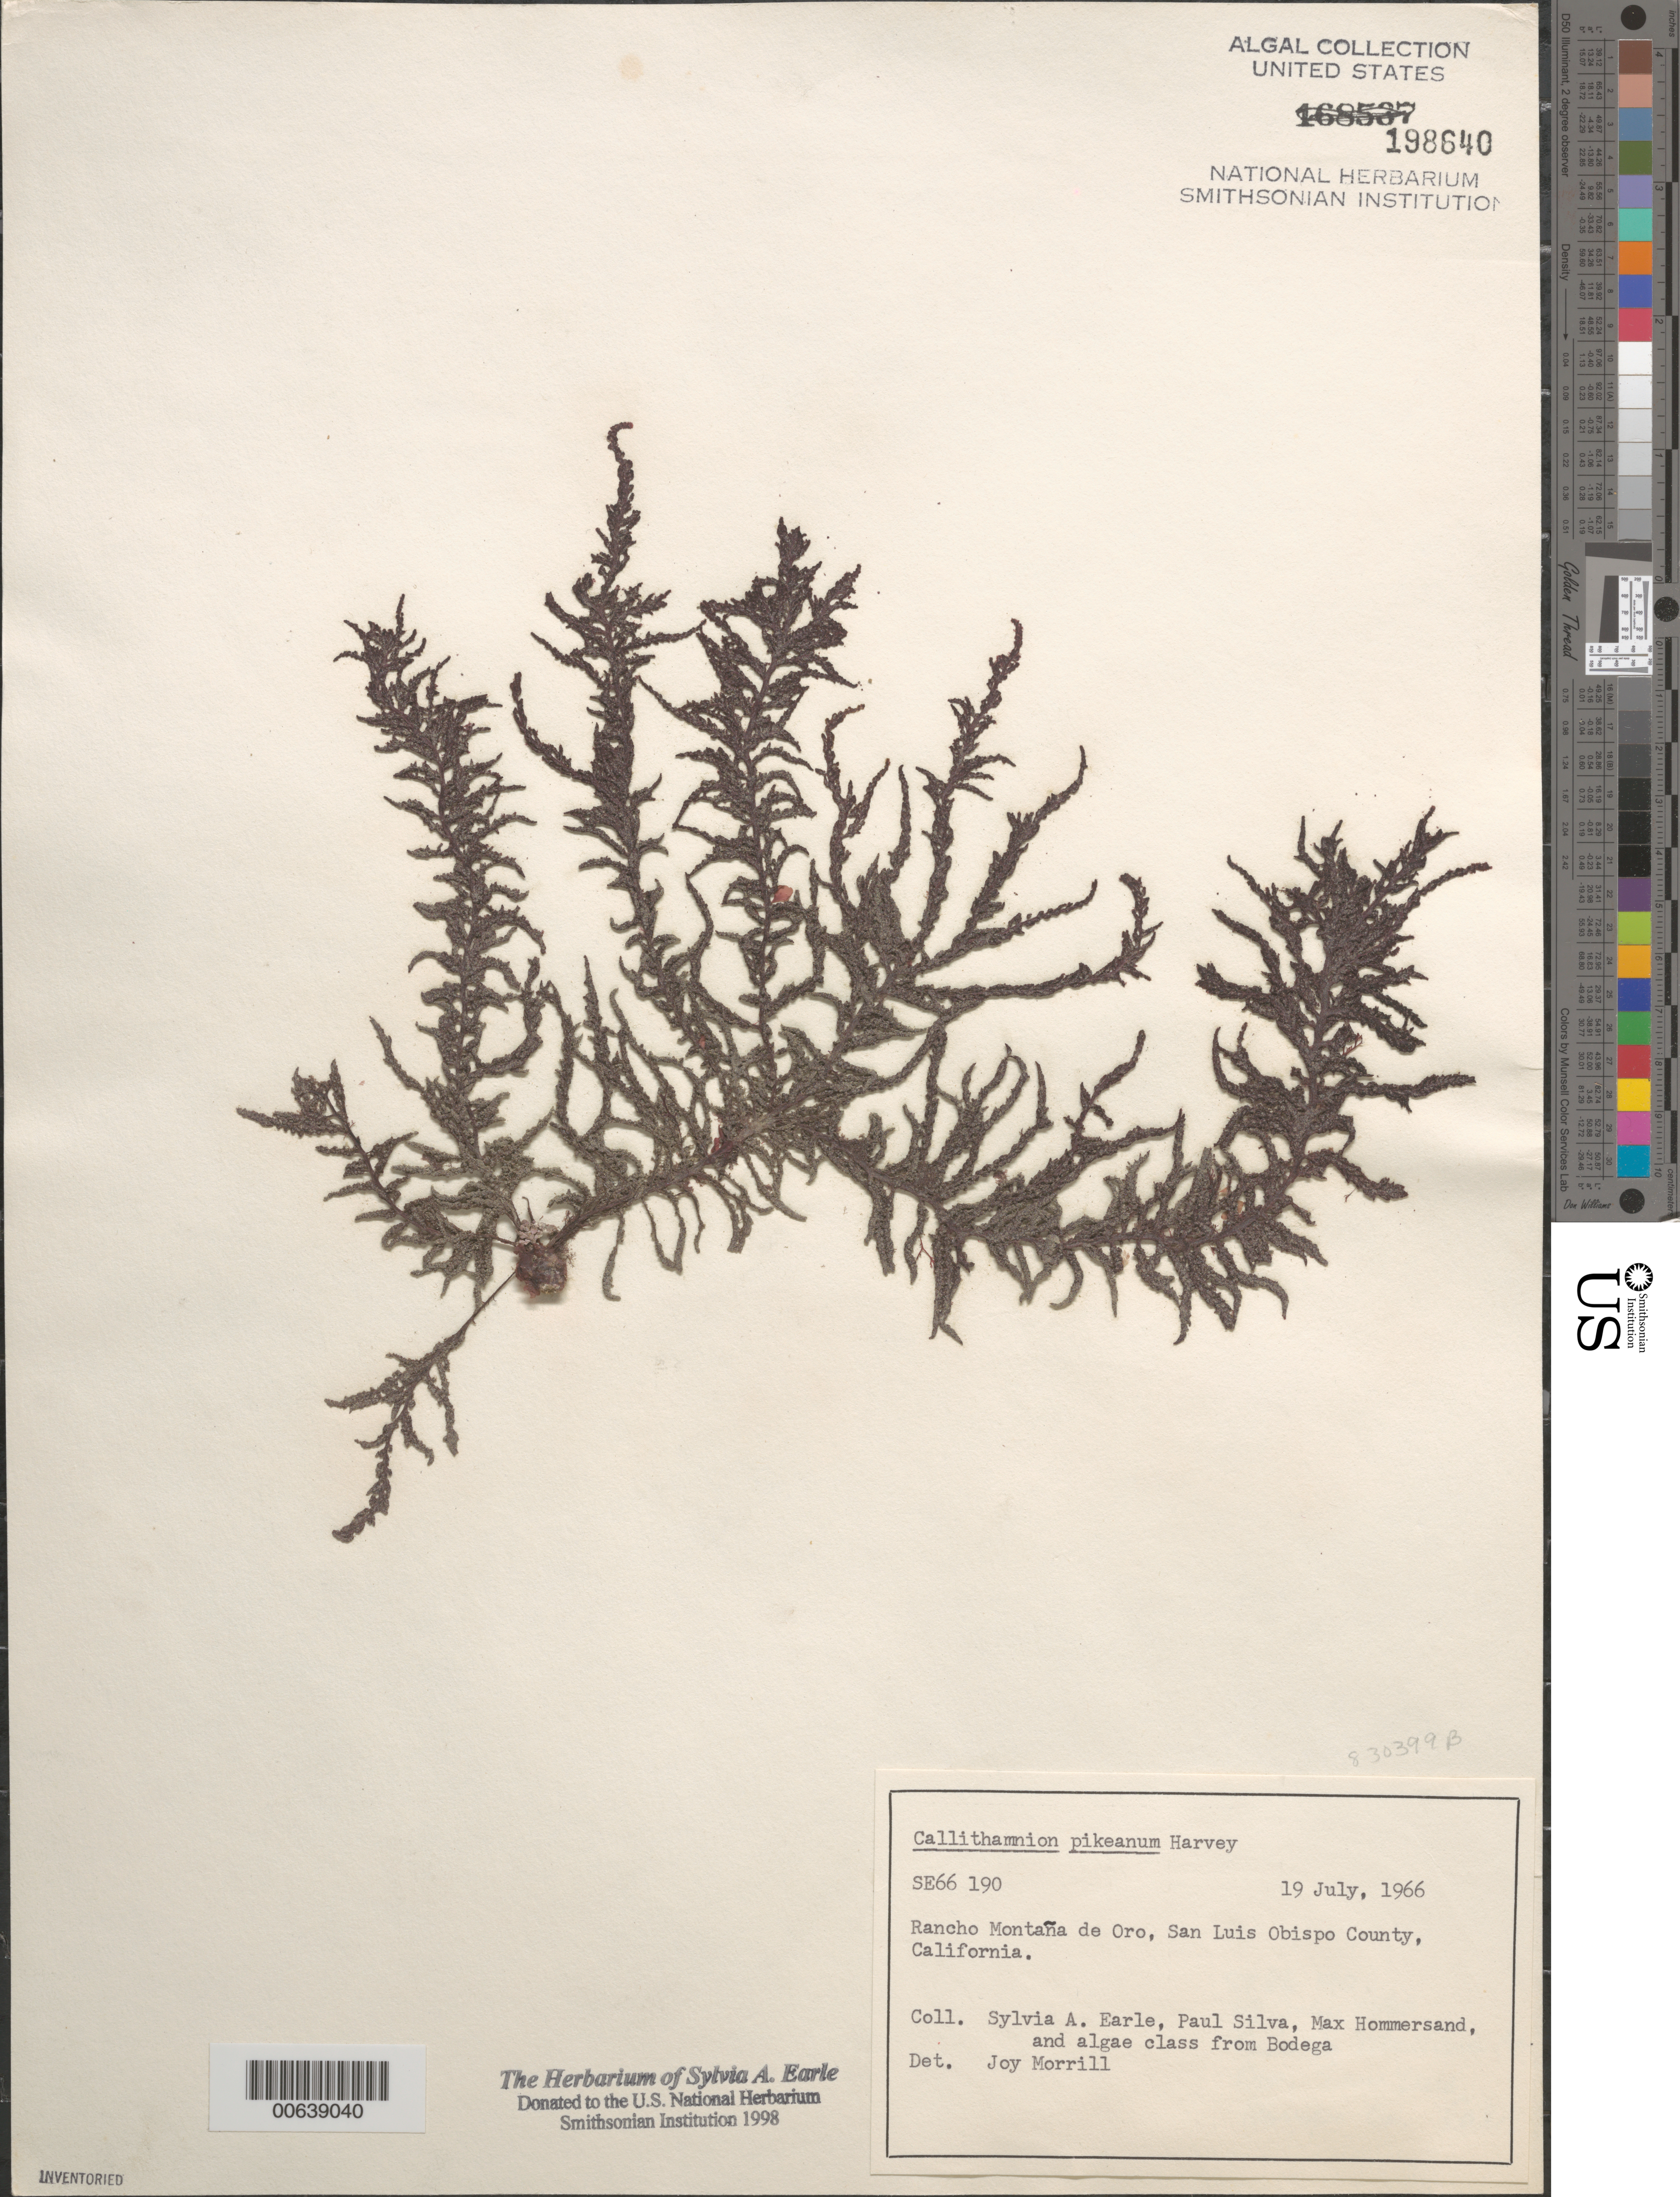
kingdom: Plantae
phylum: Rhodophyta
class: Florideophyceae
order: Ceramiales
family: Callithamniaceae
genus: Callithamnion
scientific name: Callithamnion pikeanum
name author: Harv.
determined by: Morrill, J.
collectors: S. A. Earle, P. C. Silva, M. H. Hommersand & Bodega Algae Class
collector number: SE 66190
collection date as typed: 19 Jul 1966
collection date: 1966-07-19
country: United States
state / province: California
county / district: San Luis Obispo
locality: Rancho Montana de Oro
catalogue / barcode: US 198640